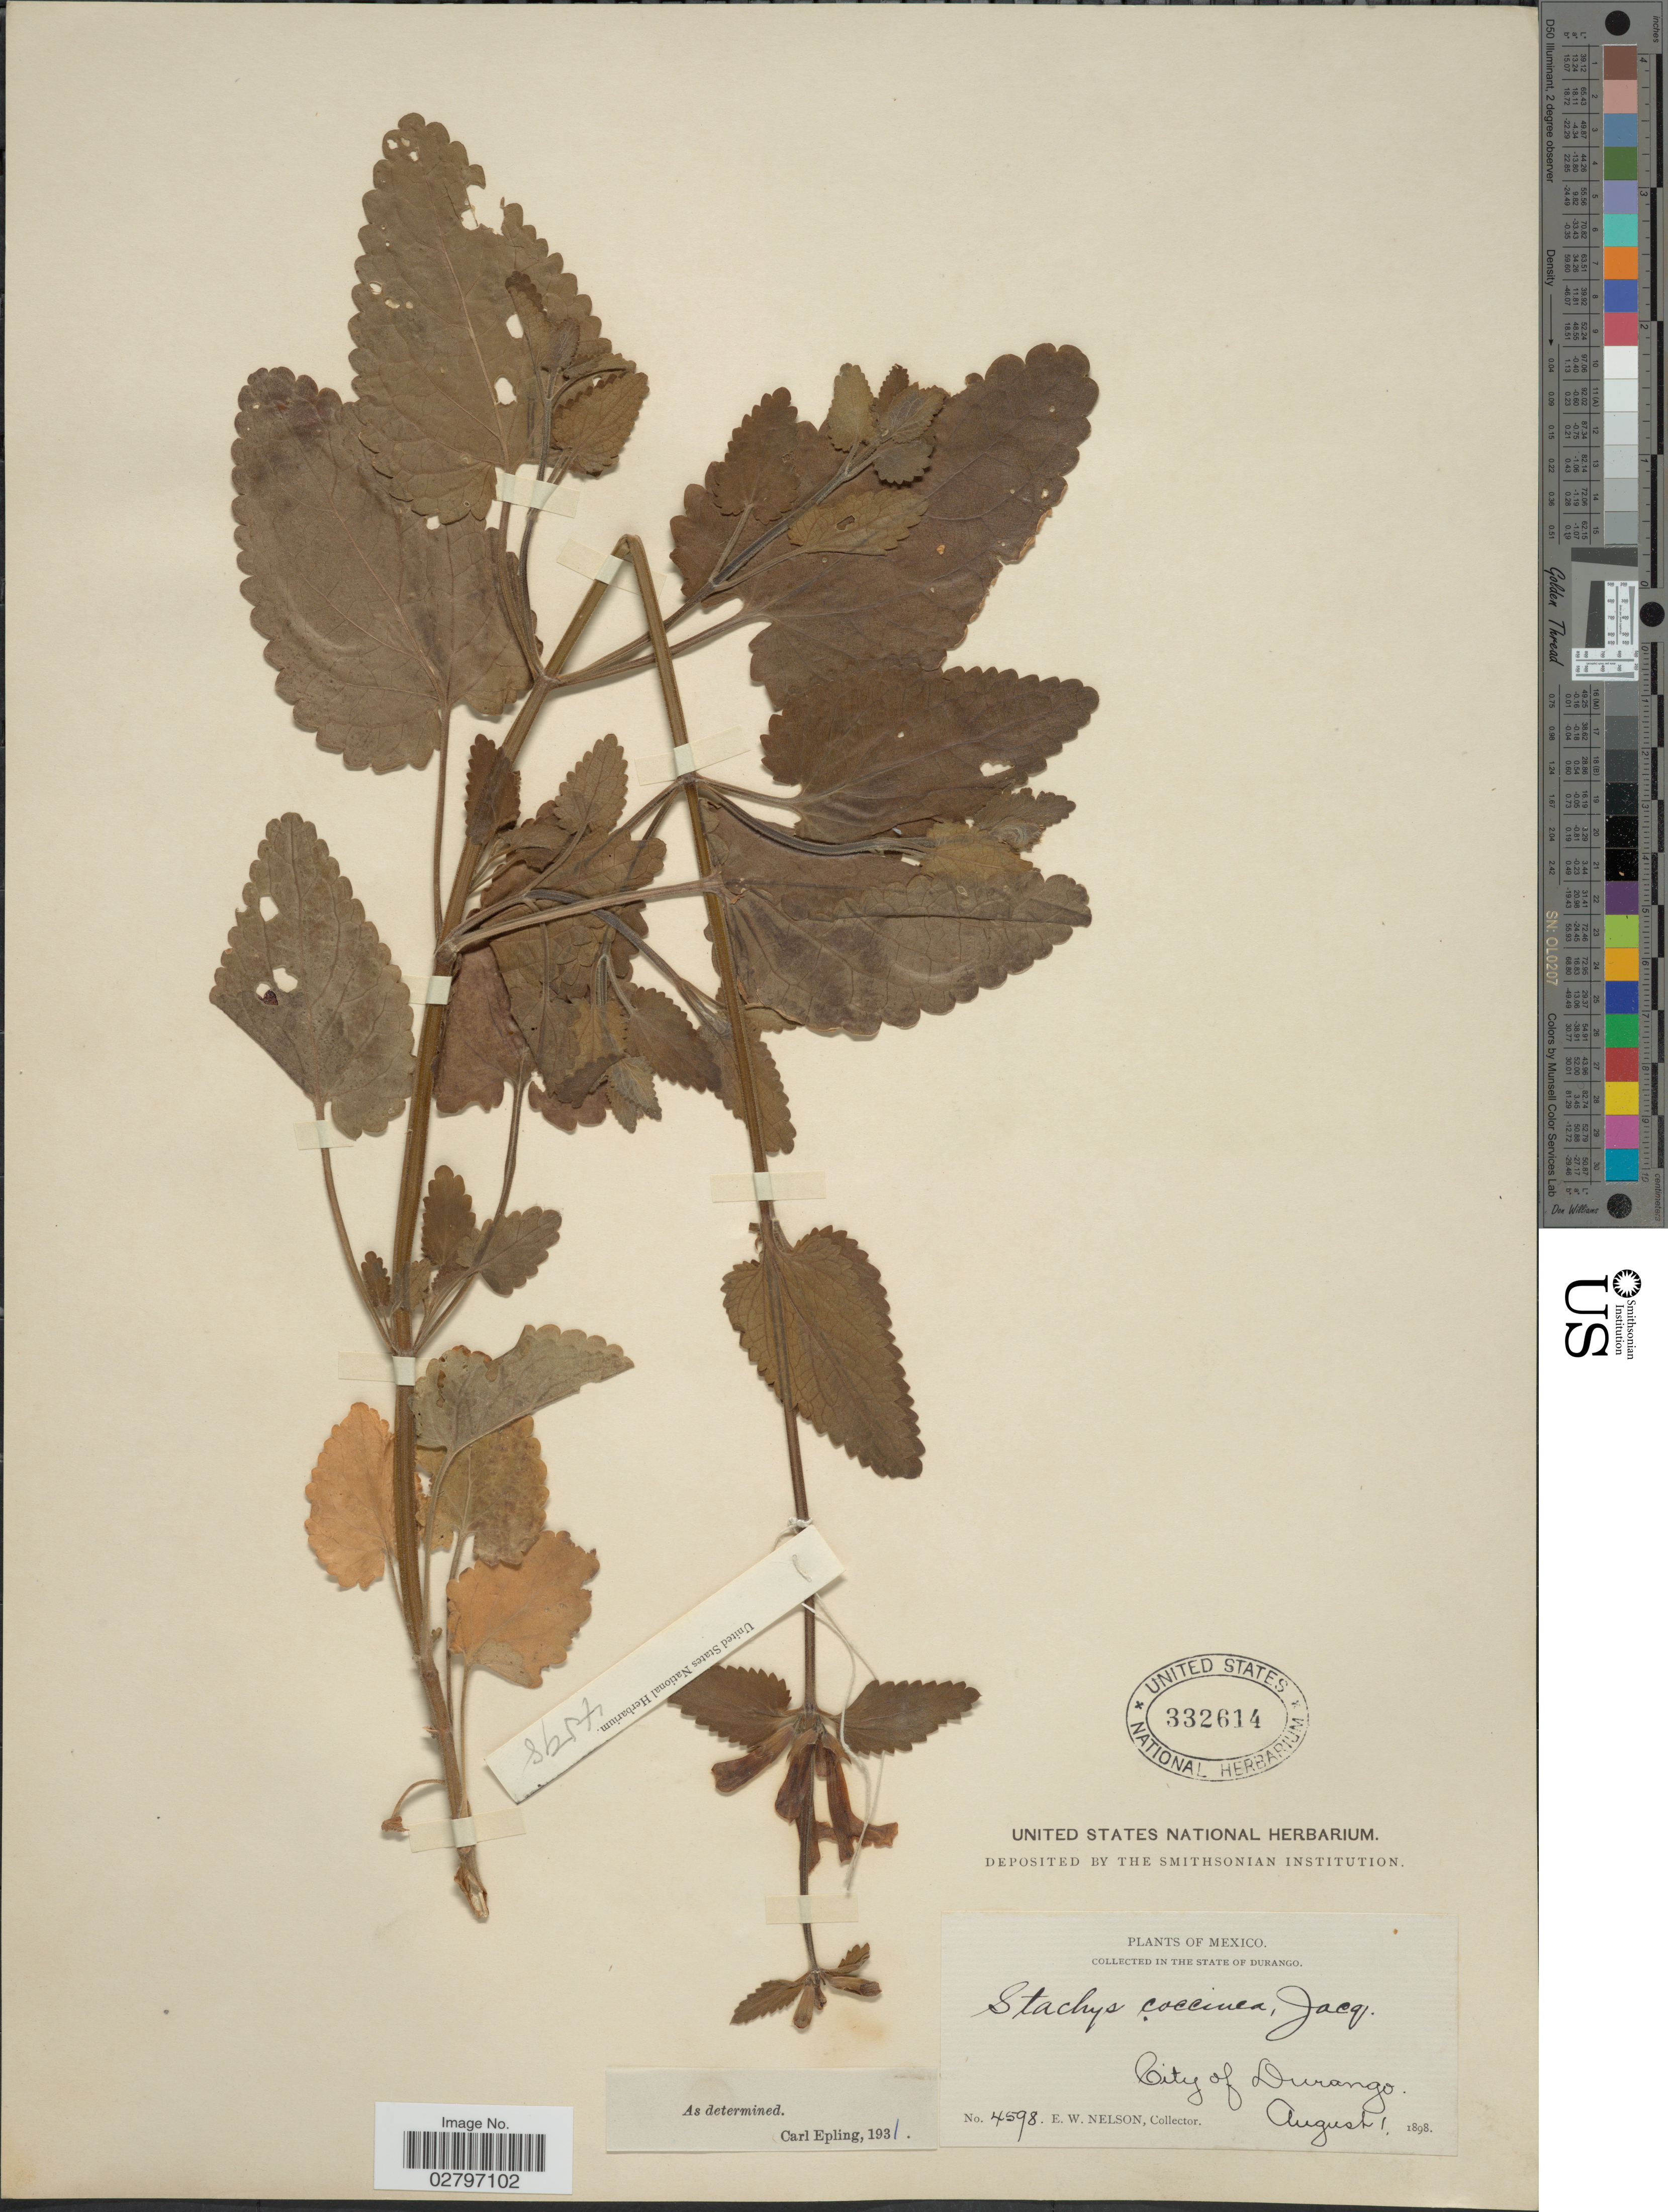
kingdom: Plantae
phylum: Tracheophyta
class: Magnoliopsida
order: Lamiales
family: Lamiaceae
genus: Stachys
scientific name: Stachys coccinea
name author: Ortega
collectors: E. W. Nelson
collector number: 4598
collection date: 1898-08-01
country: Mexico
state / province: Durango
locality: City of Durango.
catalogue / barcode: US 332614